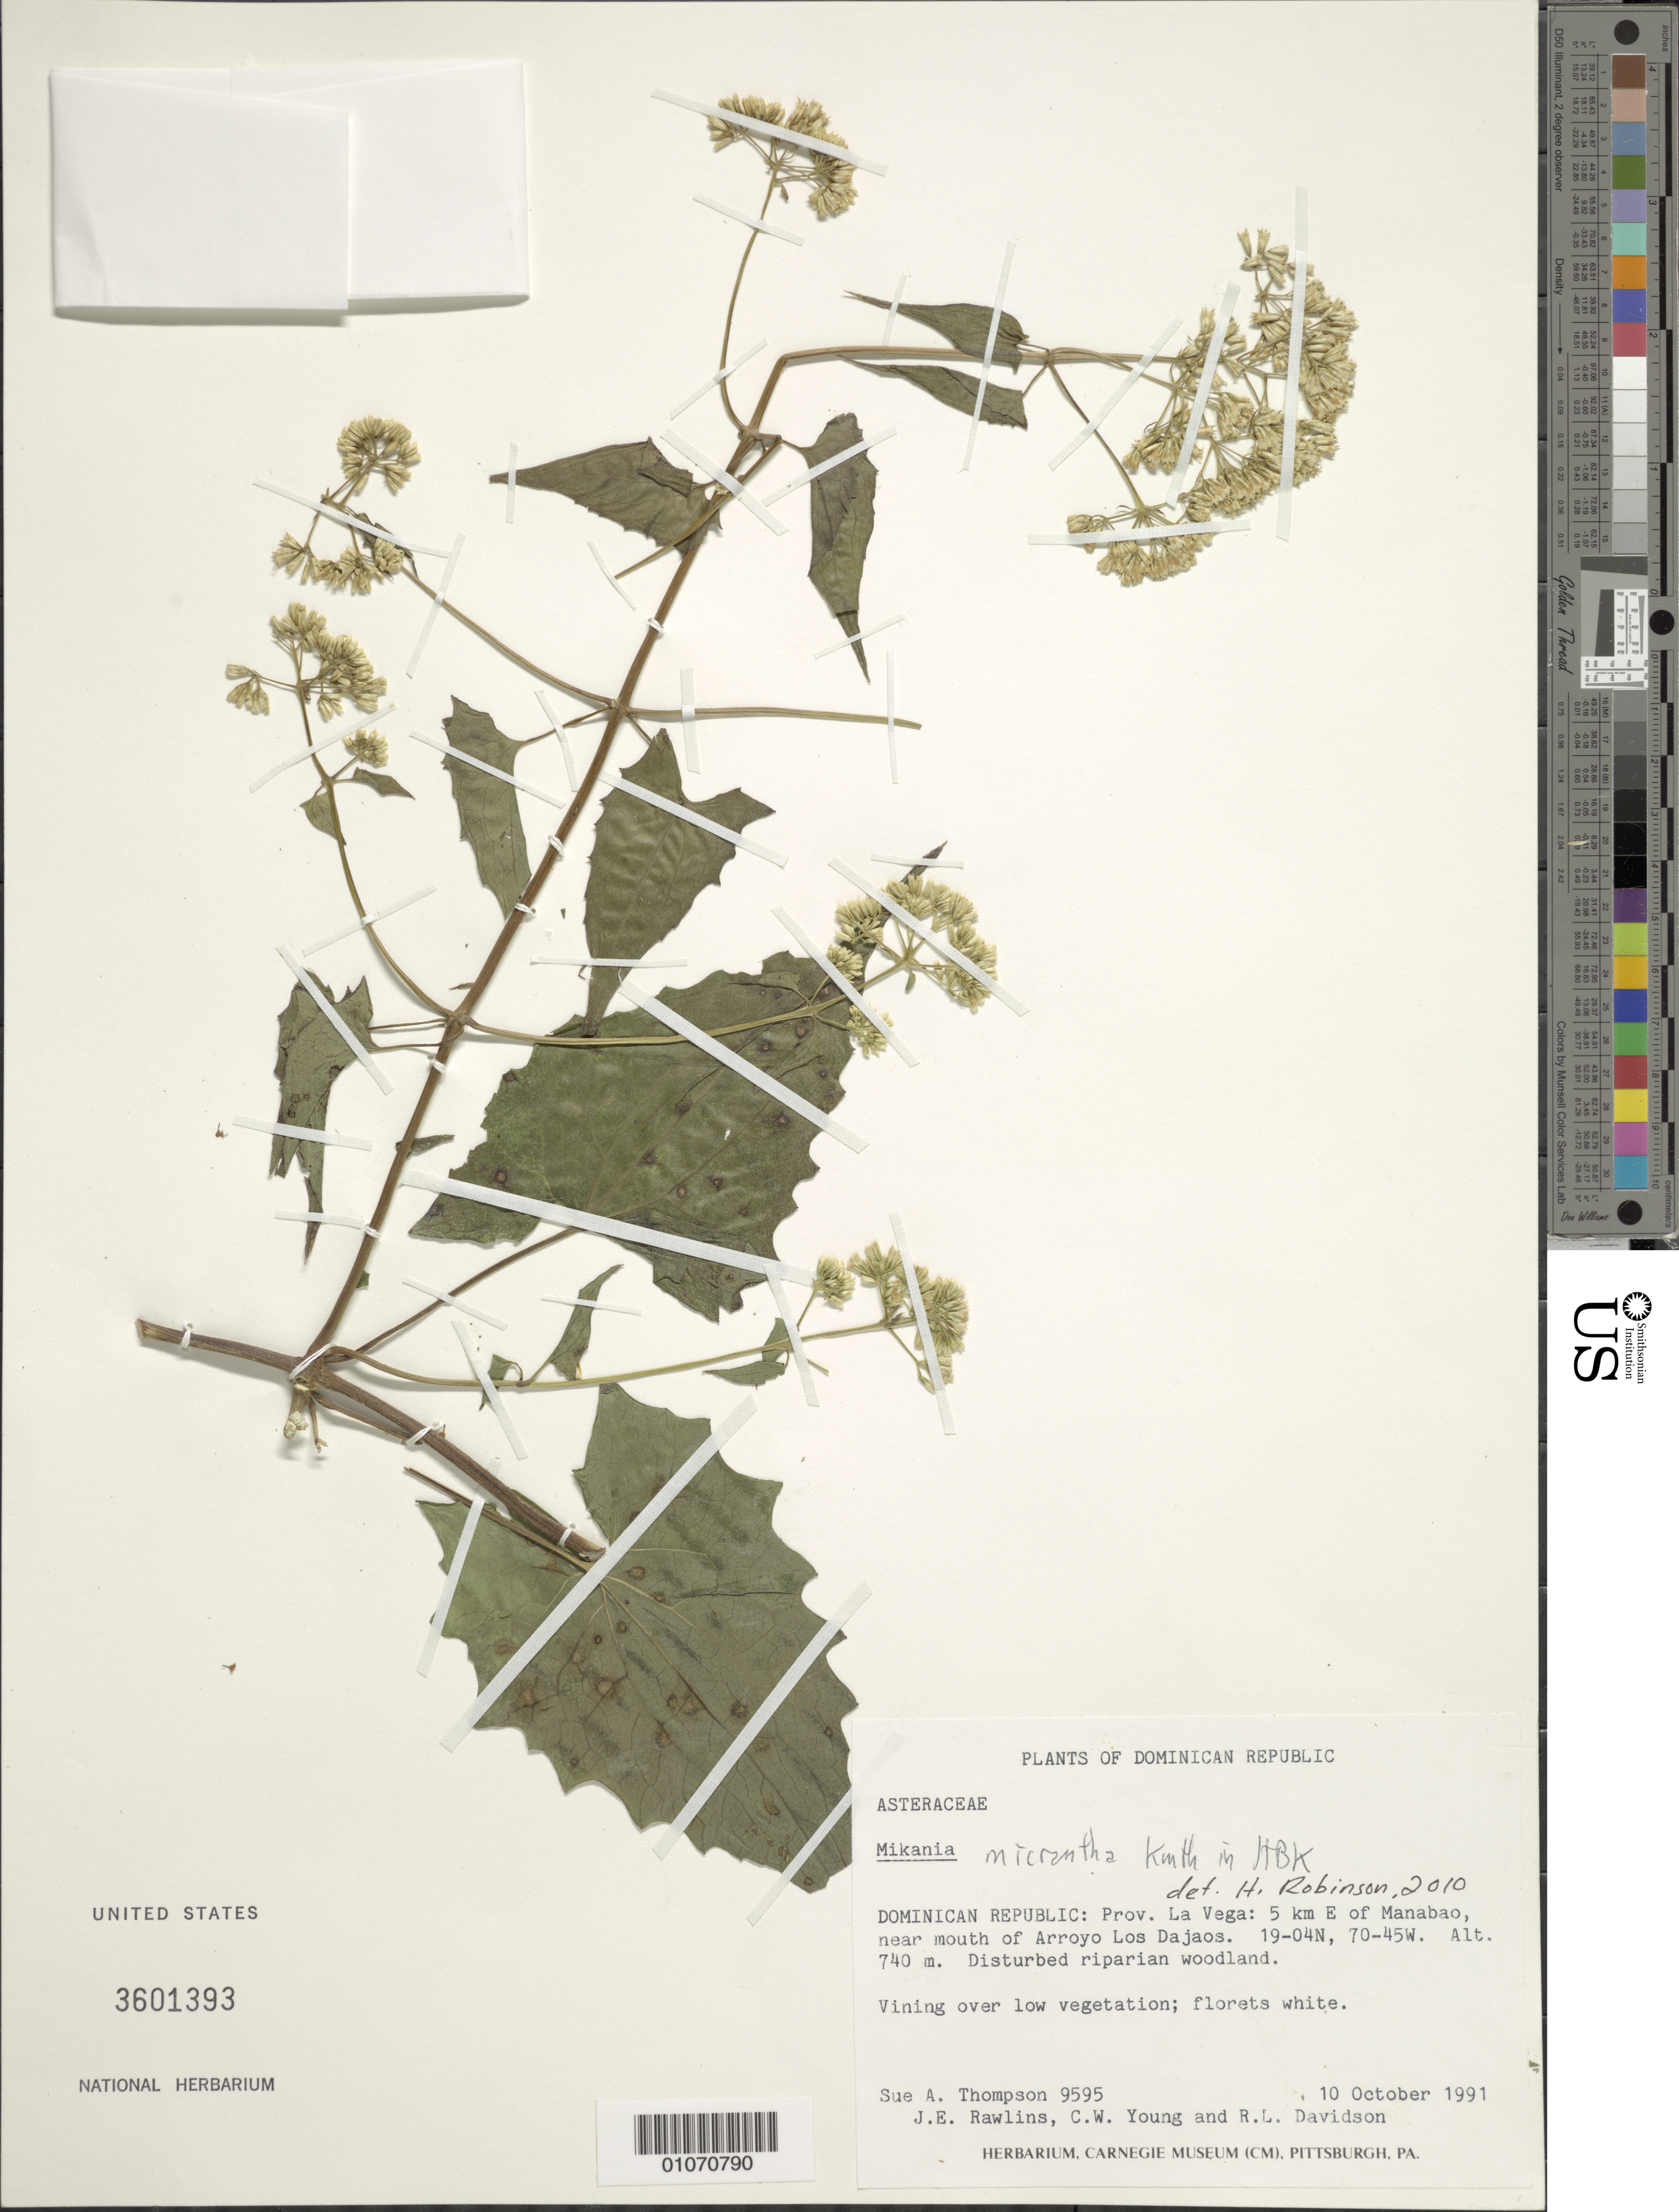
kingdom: Plantae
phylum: Tracheophyta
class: Magnoliopsida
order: Asterales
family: Asteraceae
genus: Mikania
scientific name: Mikania micrantha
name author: Kunth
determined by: Robinson, Harold E., (US)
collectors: S. A. Thompson, J. Rawlins, C. Young & R. Davidson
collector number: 9595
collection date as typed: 10 Oct 1991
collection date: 1991-10-10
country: Dominican Republic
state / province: La Vega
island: Hispaniola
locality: Manabao, 5 km E; near mouth of Arroyo Los Dajaos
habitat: Disturbed riparian woodland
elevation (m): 740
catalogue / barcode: US 3601393